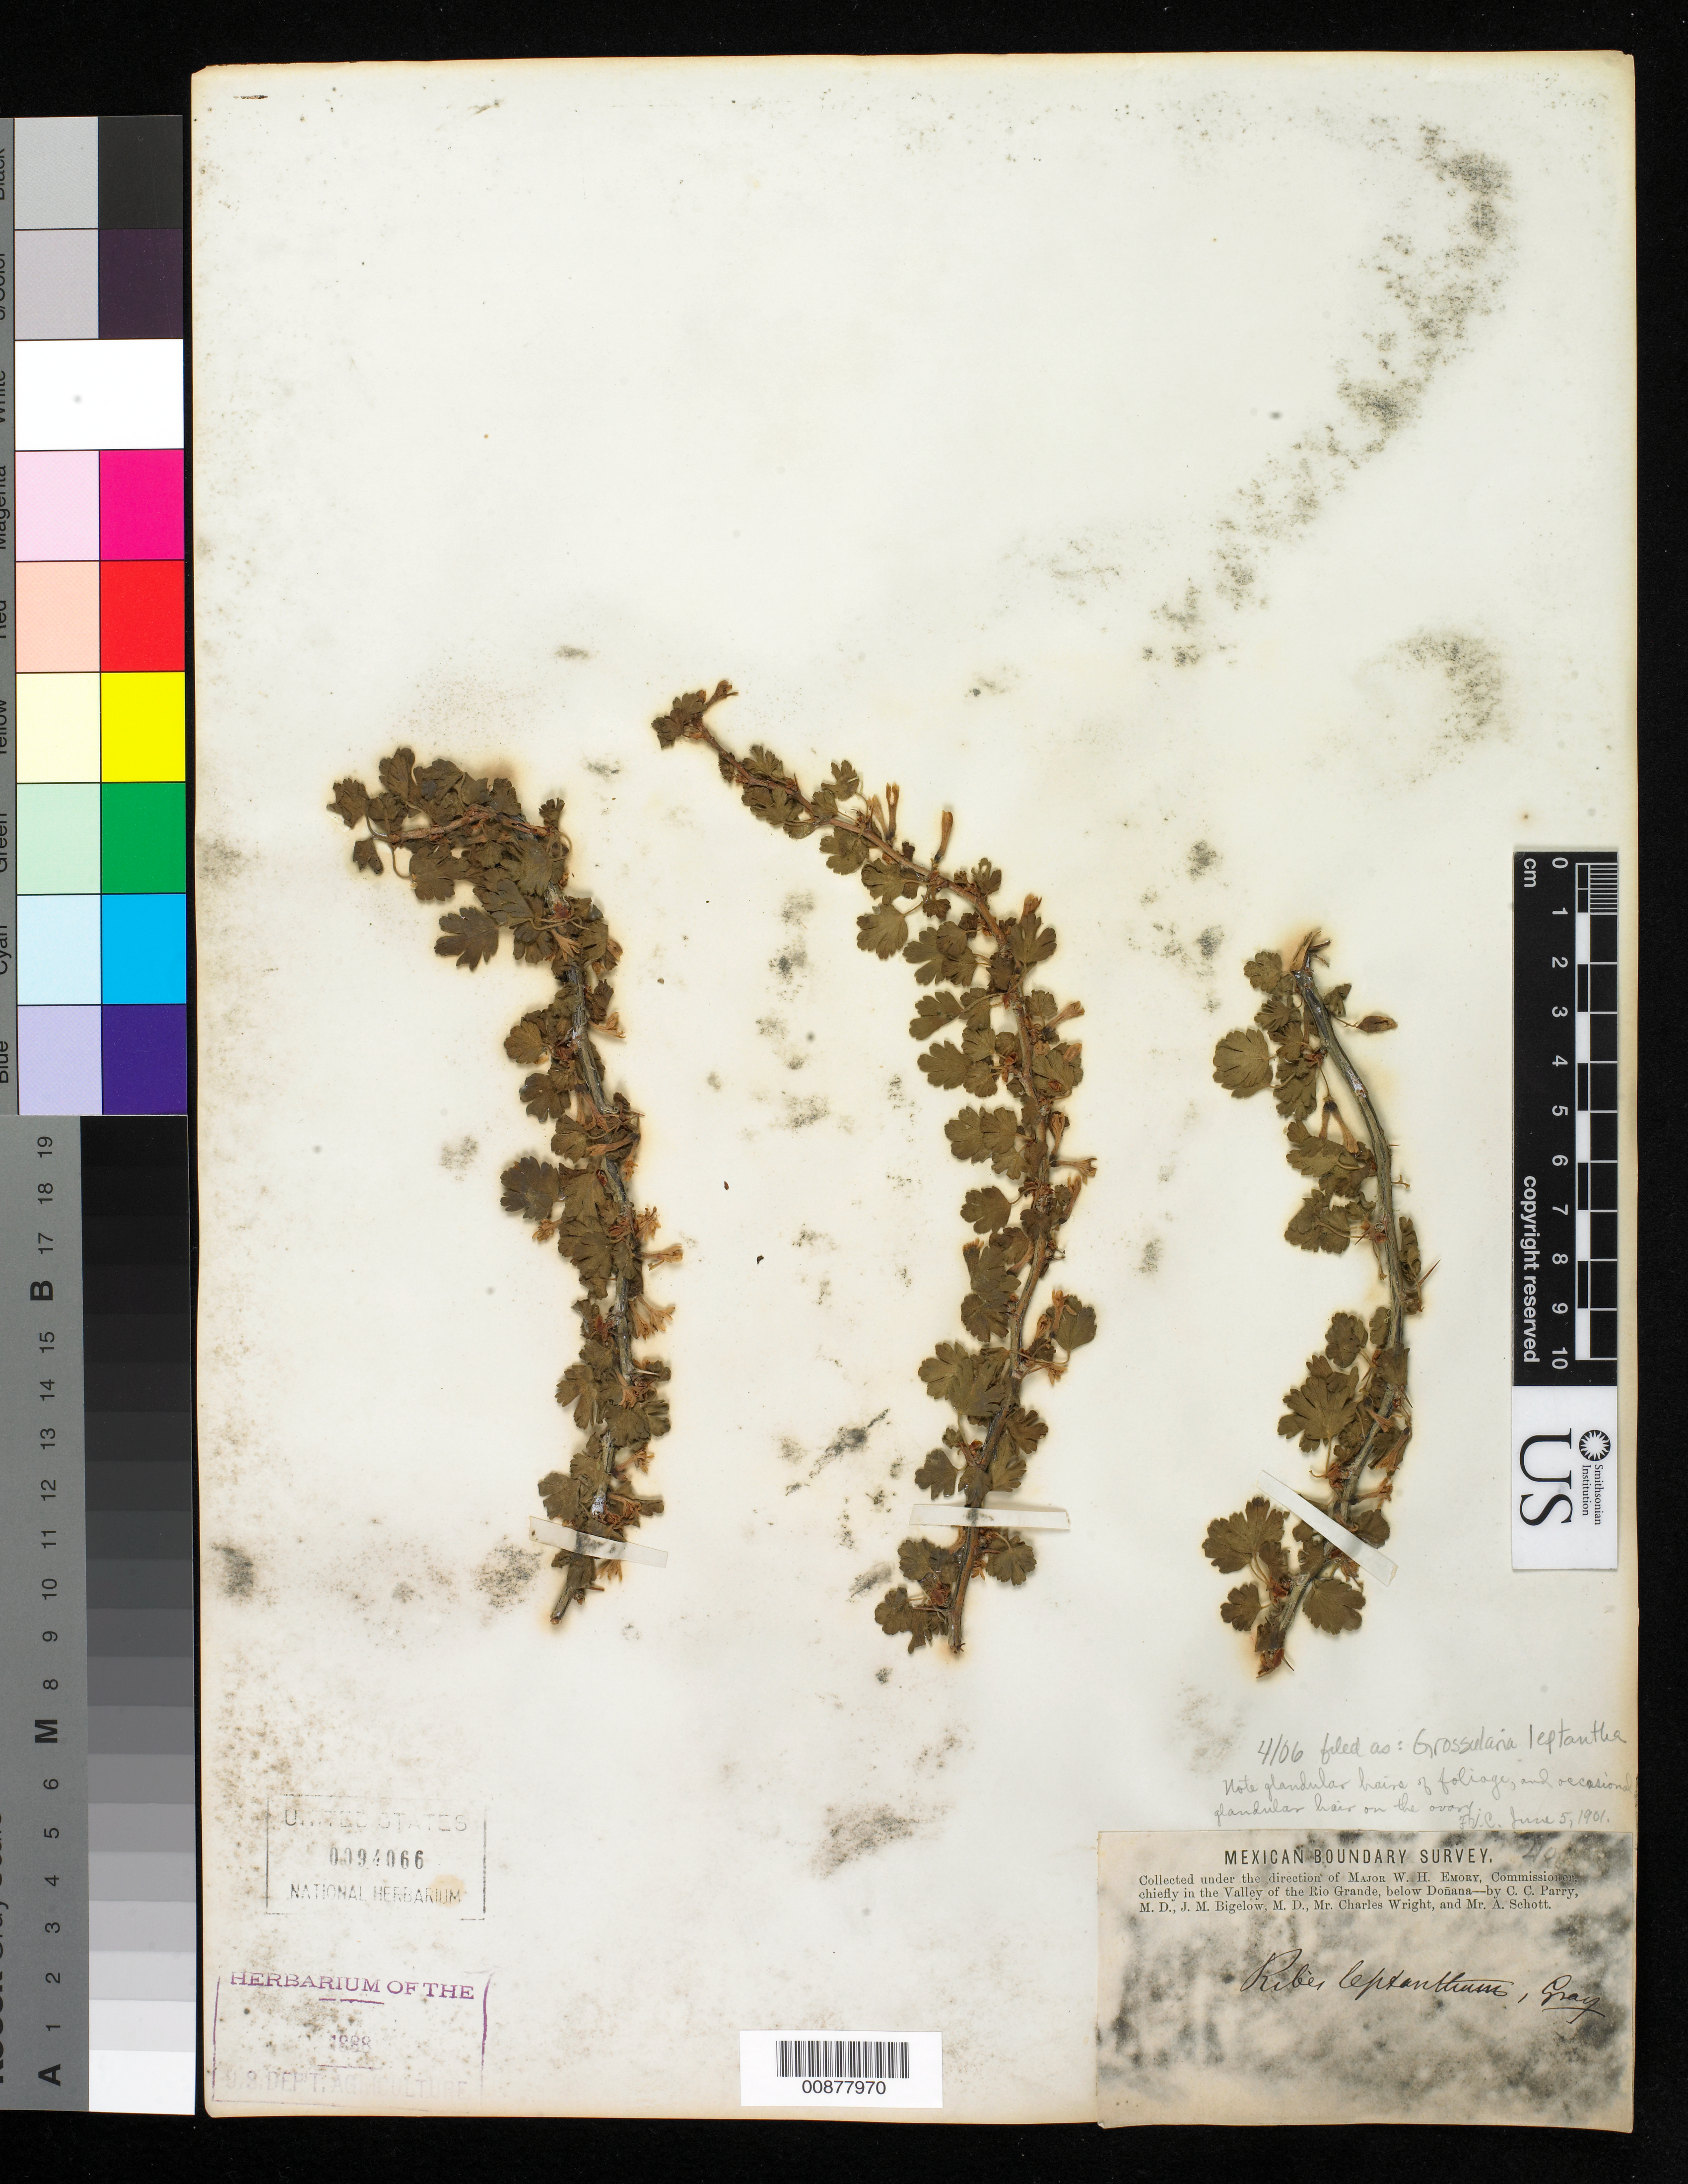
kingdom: Plantae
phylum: Tracheophyta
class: Magnoliopsida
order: Saxifragales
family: Grossulariaceae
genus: Ribes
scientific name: Ribes leptanthum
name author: A. Gray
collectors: C. C. Parry, J. M. Bigelow, C. Wright & A. C. V. Schott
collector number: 408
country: United States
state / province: New Mexico / Texas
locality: Valley of the Rio Grande, below Doñana.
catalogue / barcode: US 94066